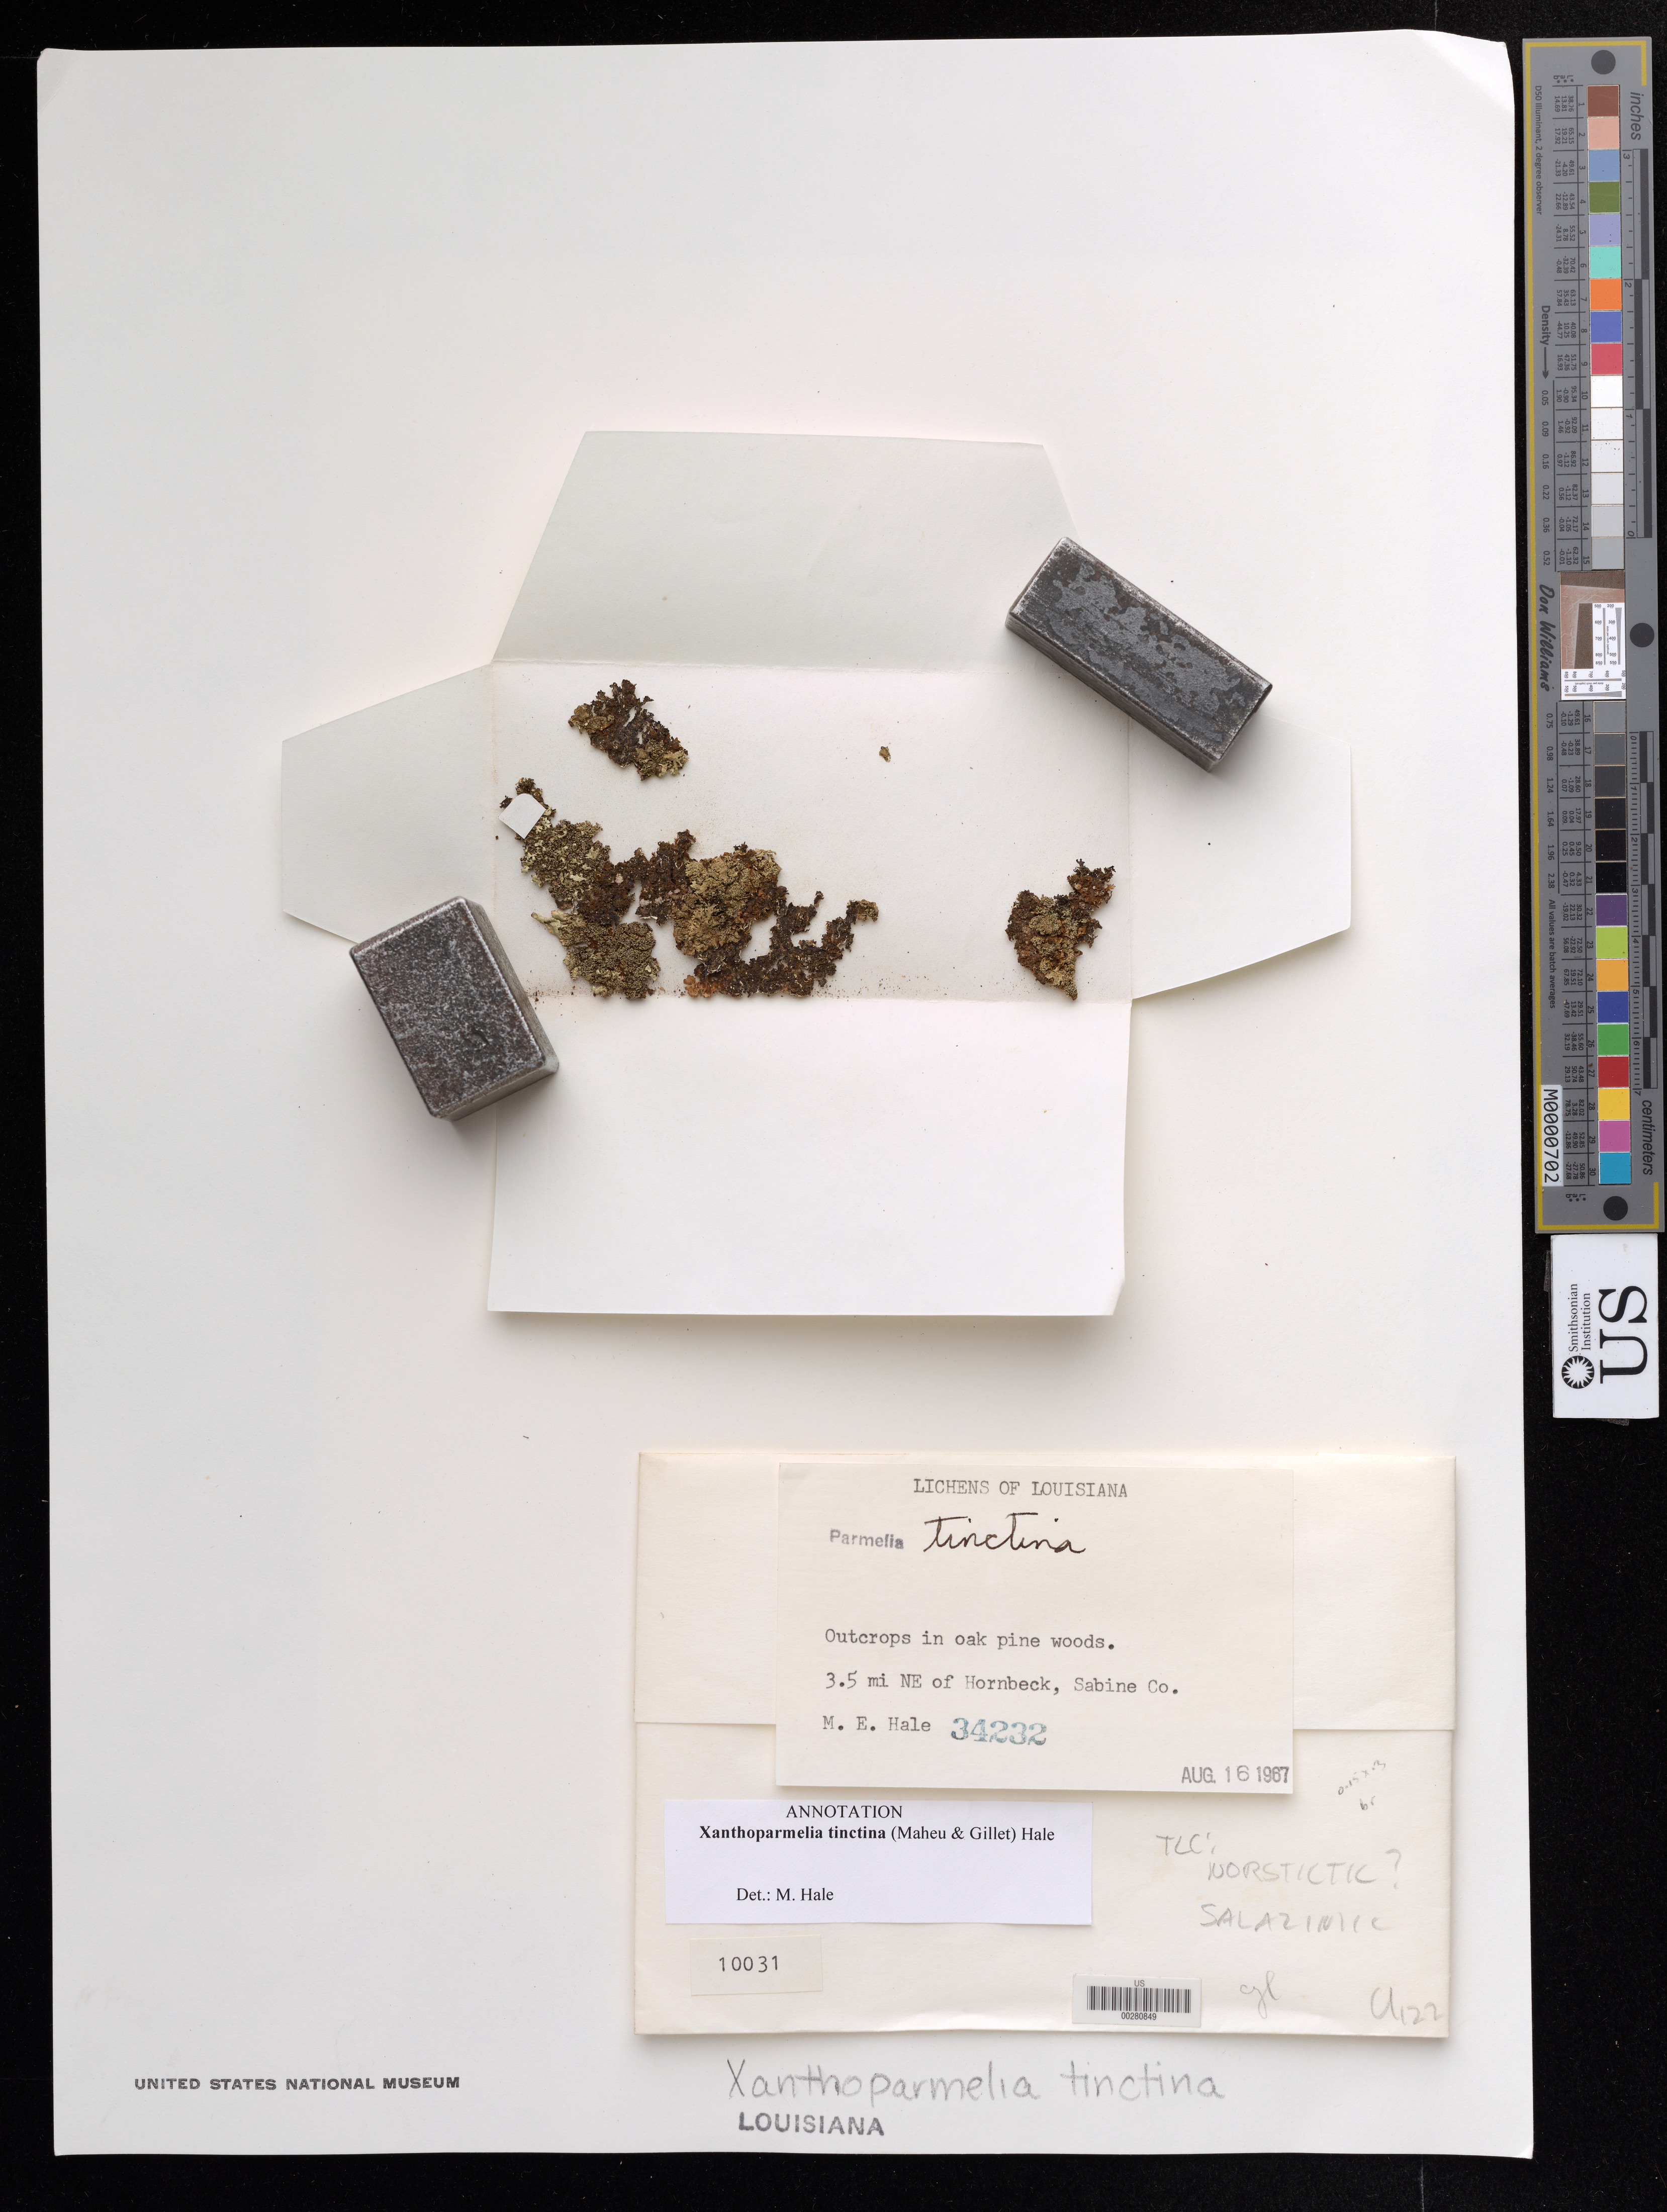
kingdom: Fungi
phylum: Ascomycota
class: Lecanoromycetes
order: Lecanorales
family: Parmeliaceae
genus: Xanthoparmelia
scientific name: Xanthoparmelia tinctina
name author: (Maheu & A. Gillet) Hale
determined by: Tucker, S. C.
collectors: M. Hale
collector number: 34232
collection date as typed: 16 Aug 1967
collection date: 1967-08-16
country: United States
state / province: Louisiana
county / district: Sabine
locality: Ne of hornbeck